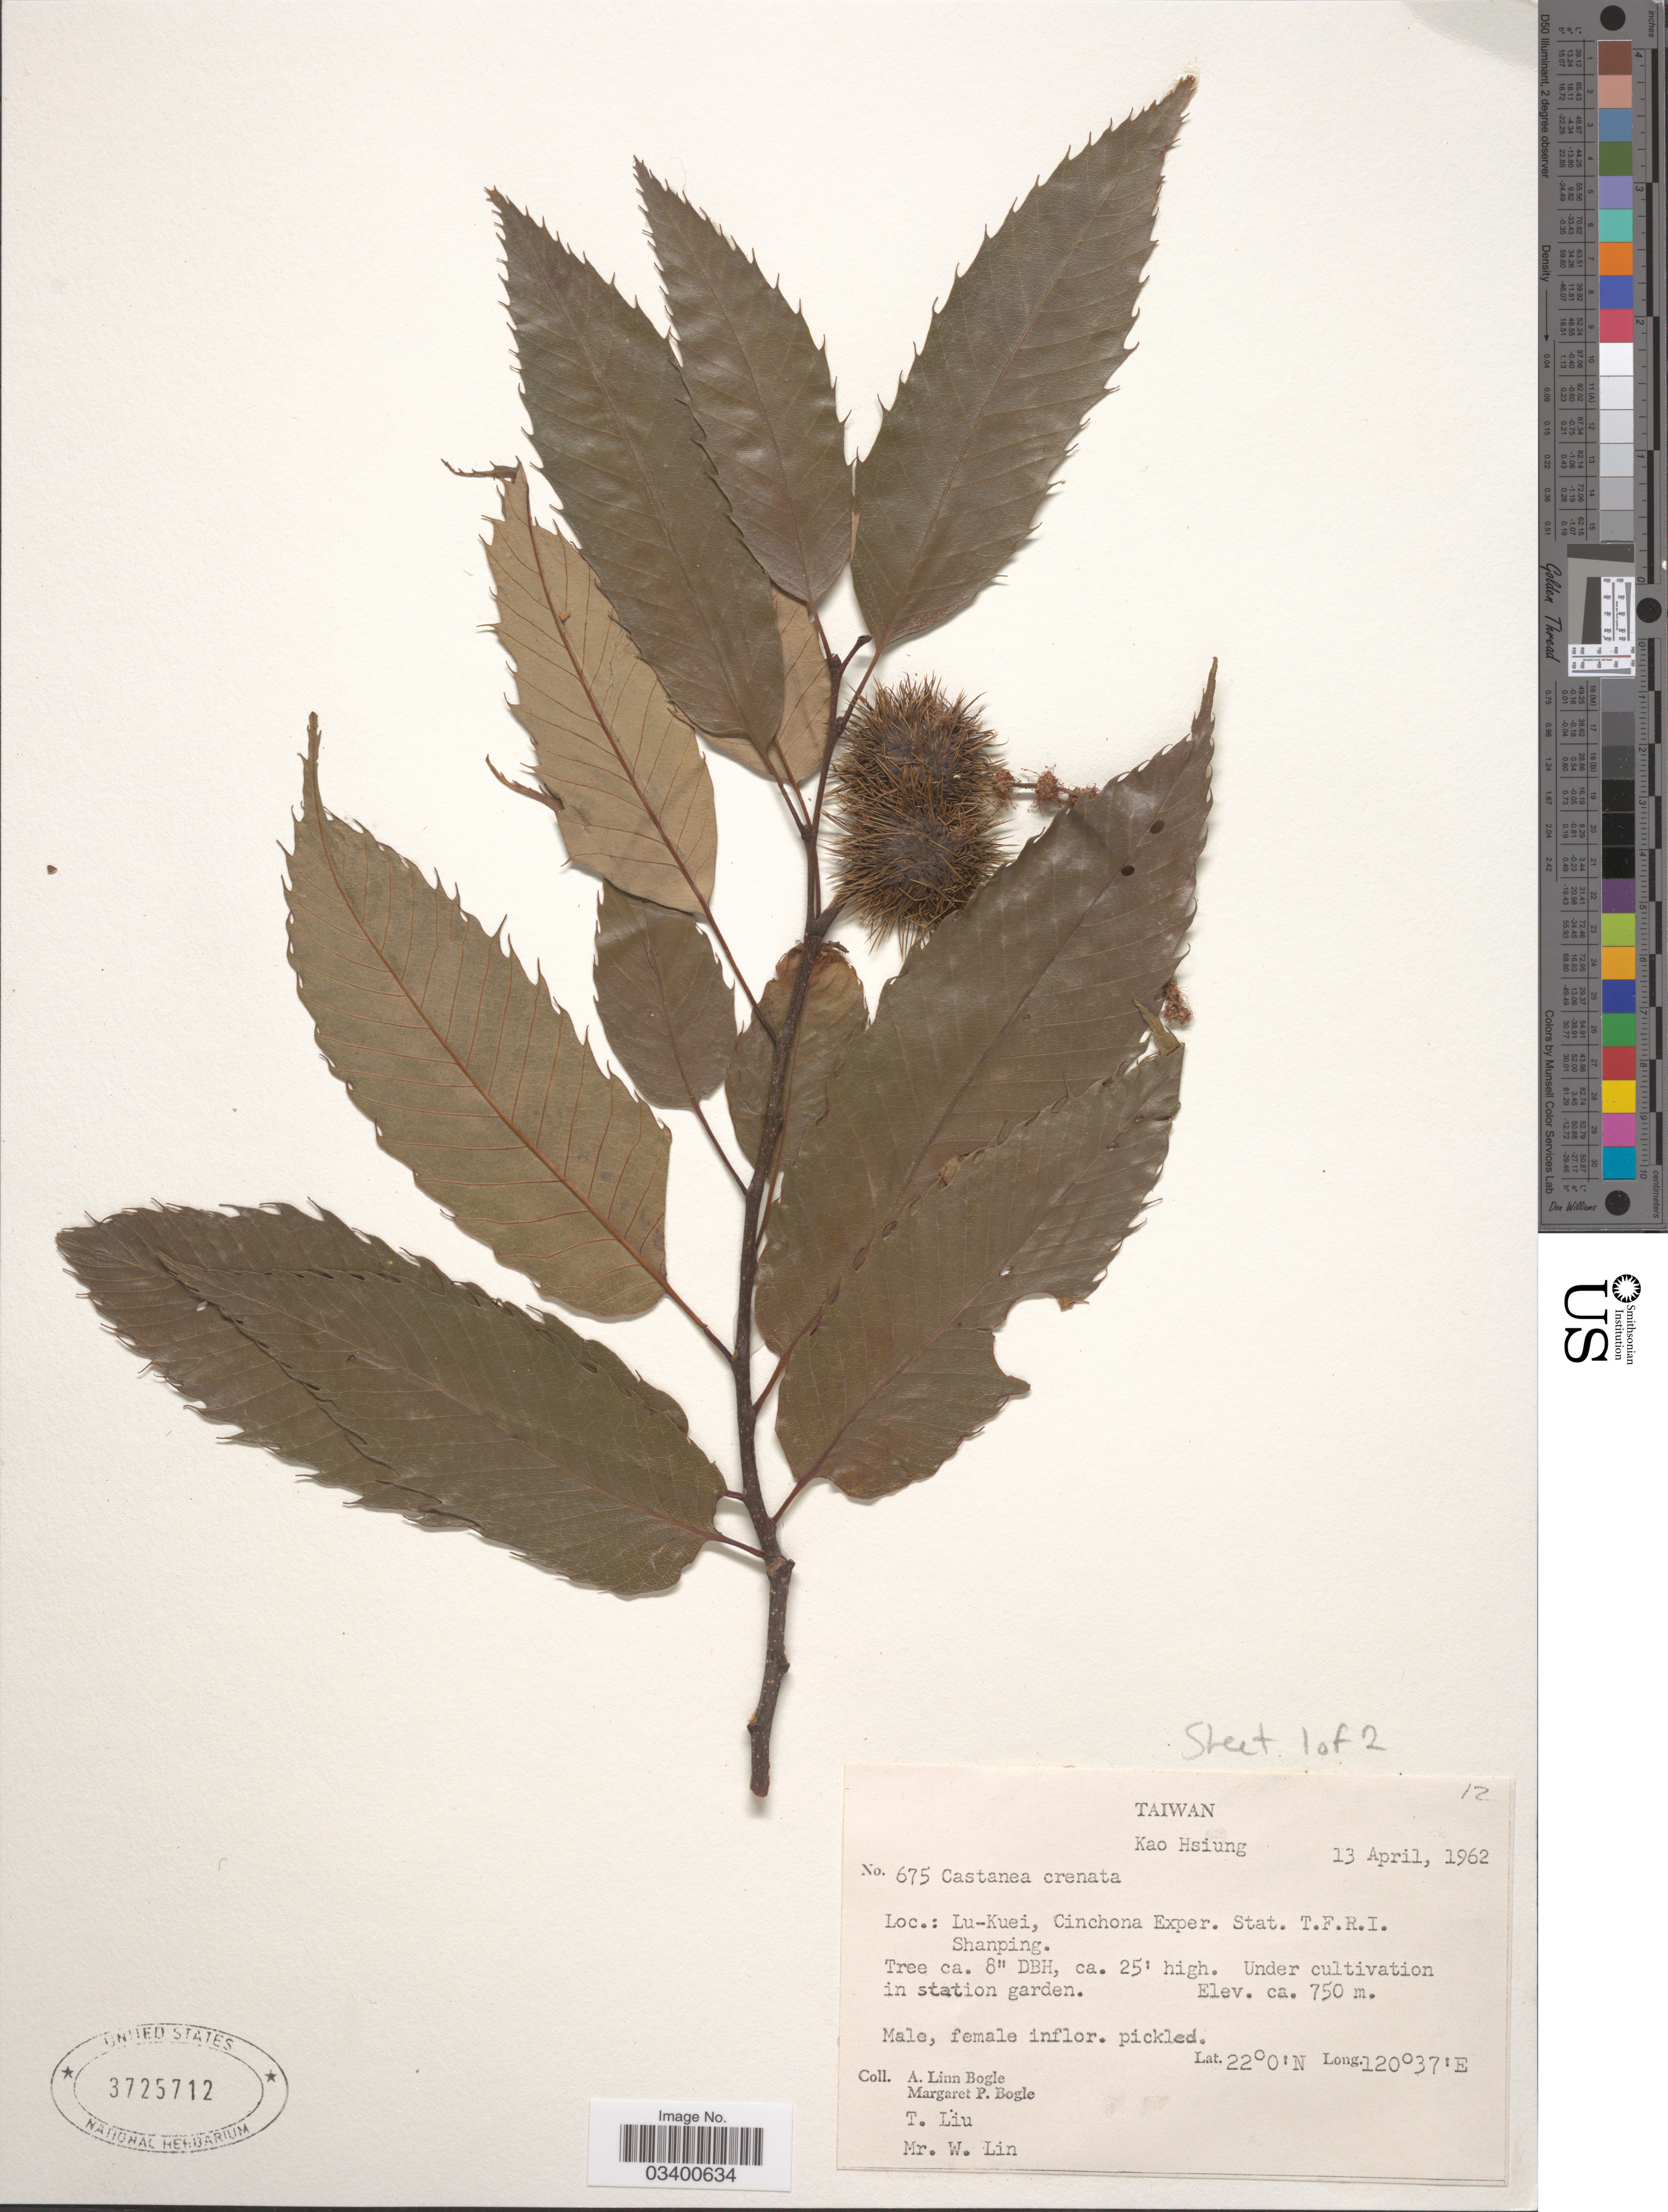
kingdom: Plantae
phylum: Tracheophyta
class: Magnoliopsida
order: Fagales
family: Fagaceae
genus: Castanea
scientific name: Castanea crenata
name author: Siebold & Zucc.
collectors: Bogle, A.L., M. Bogle, T. Liu & W. Lin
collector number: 675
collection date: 1962-04-13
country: Taiwan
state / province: Kaohsiung City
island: Taiwan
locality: Kao Hsiung. Lu-Kuei, Cinchona Exper. Stat. T.F.R.I. Shanping. In station garden.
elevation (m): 750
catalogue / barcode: US 3725712